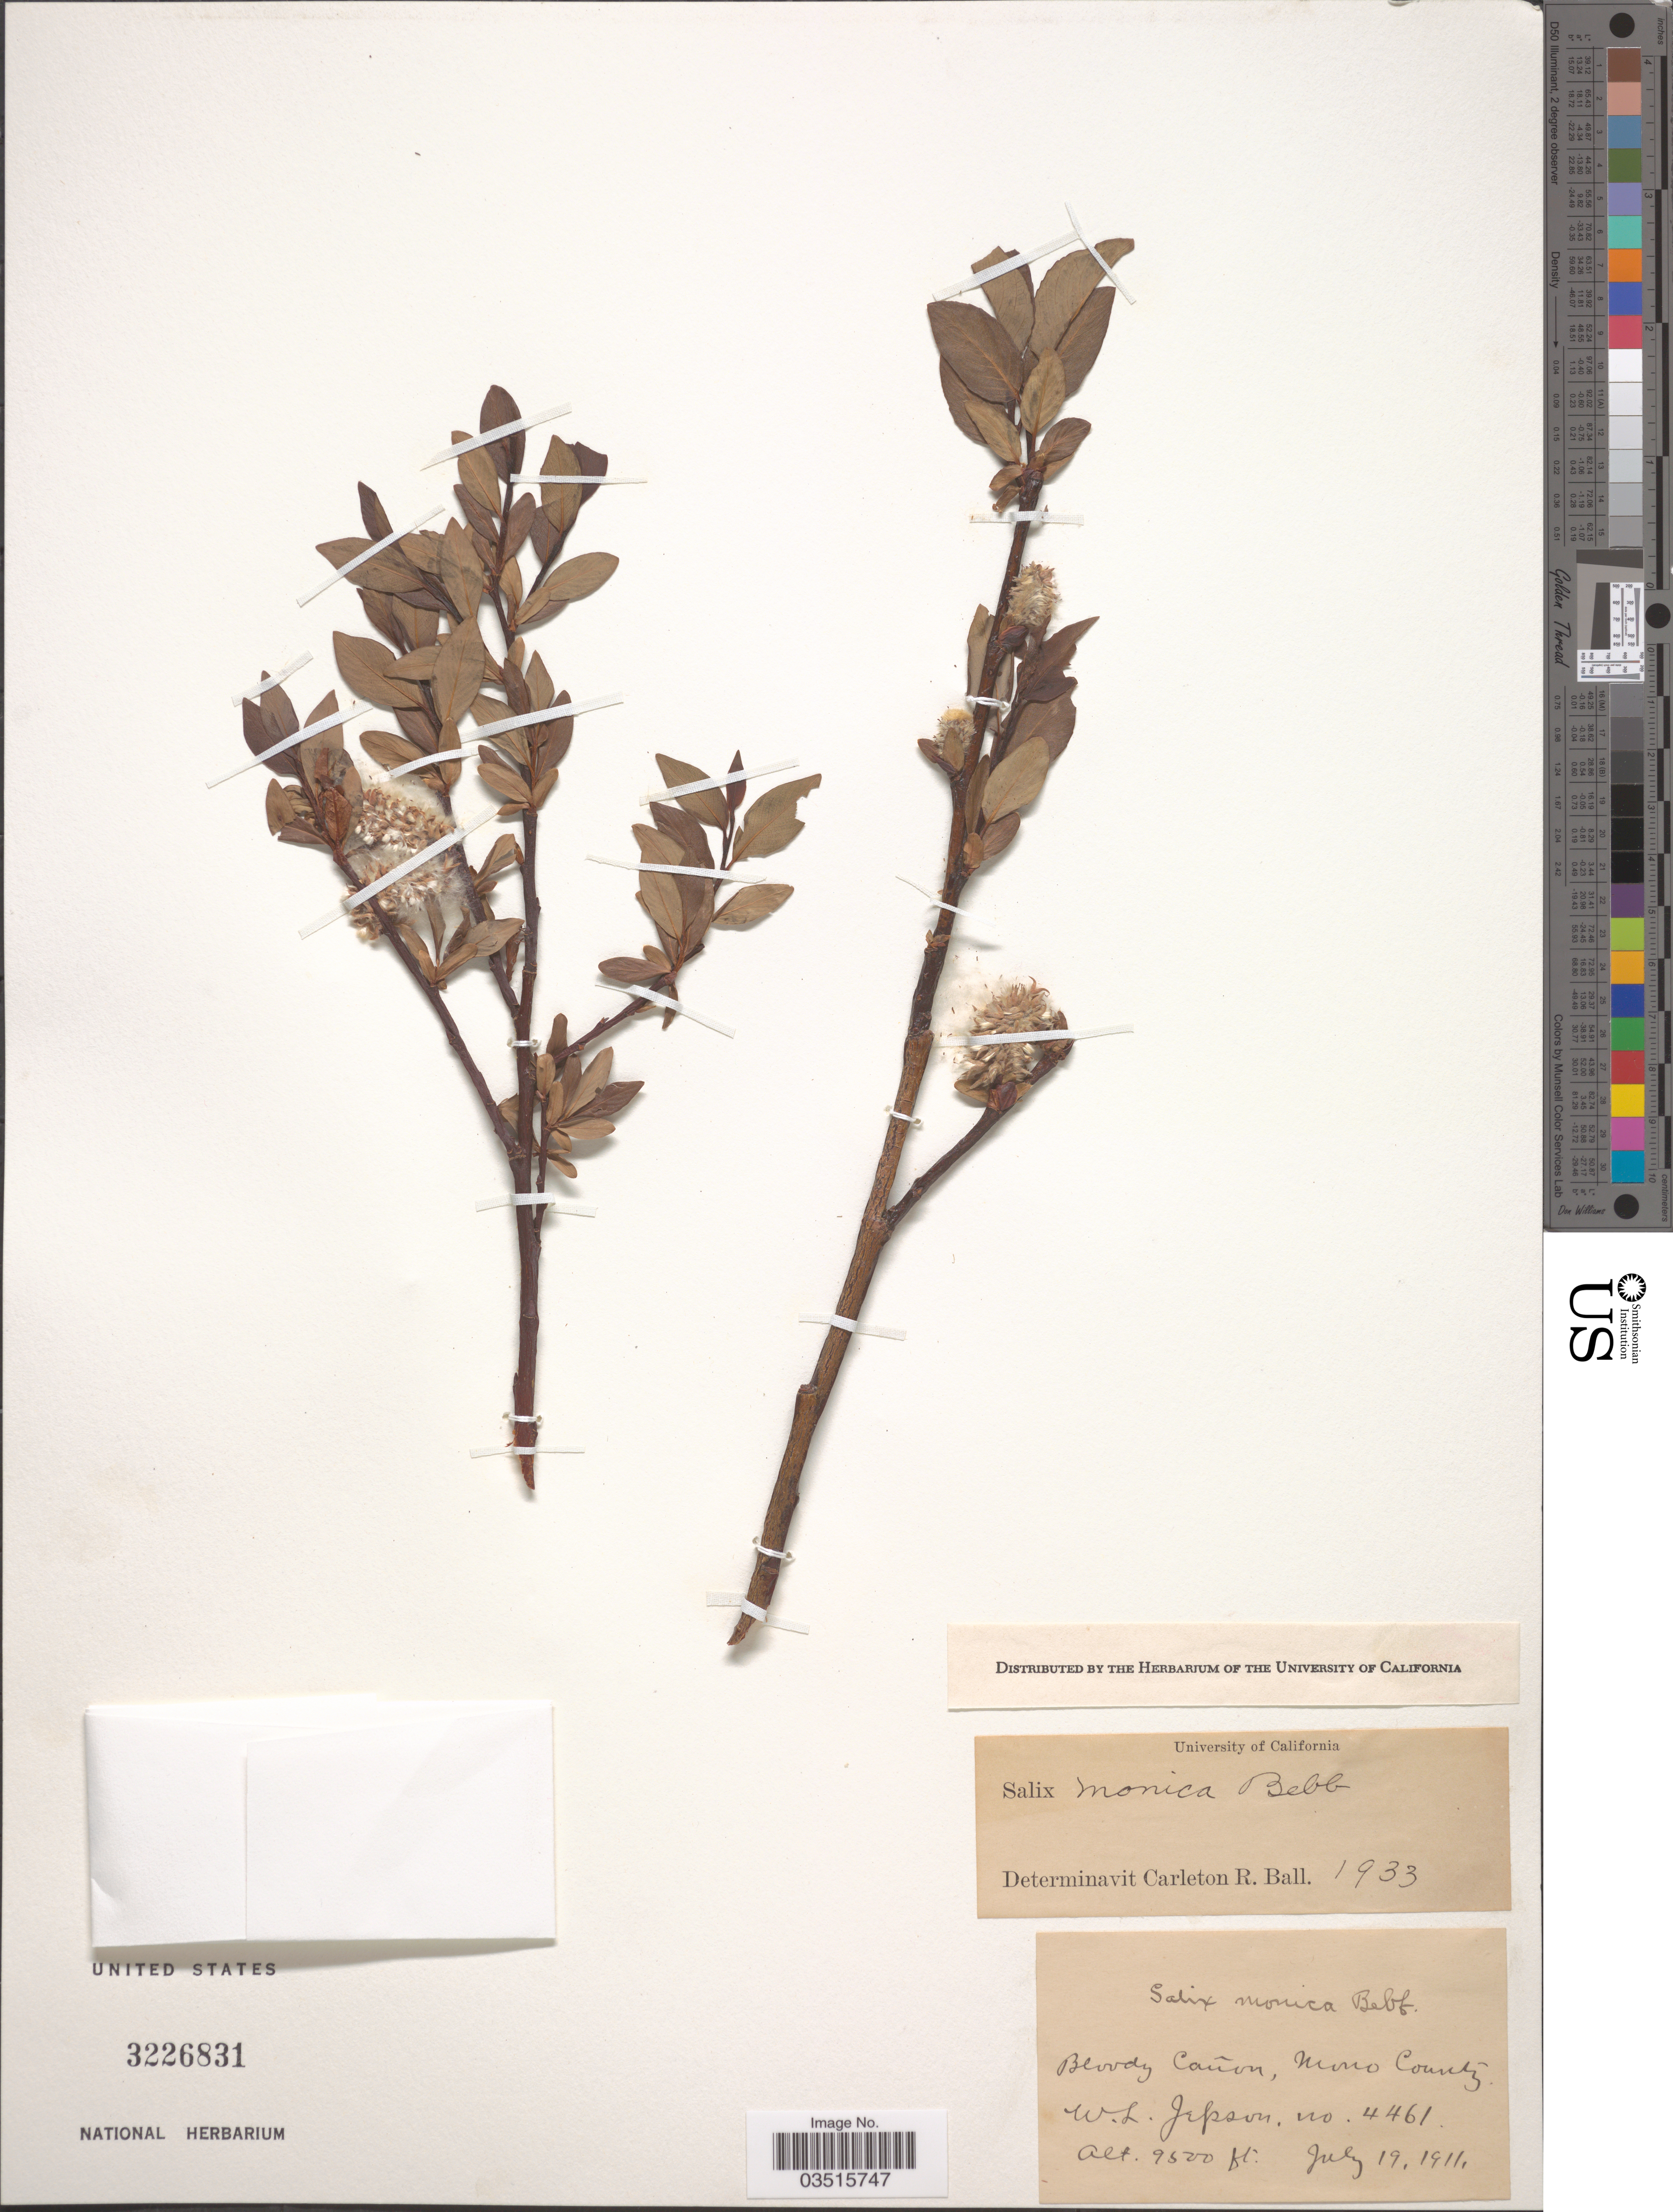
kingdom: Plantae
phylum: Tracheophyta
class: Magnoliopsida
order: Malpighiales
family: Salicaceae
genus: Salix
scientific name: Salix monica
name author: Bebb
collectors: W. L. Jepson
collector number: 4461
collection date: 1911-07-19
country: United States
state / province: California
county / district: Mono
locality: Bloody Cañon, Mono County.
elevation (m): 2896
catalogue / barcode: US 3226831